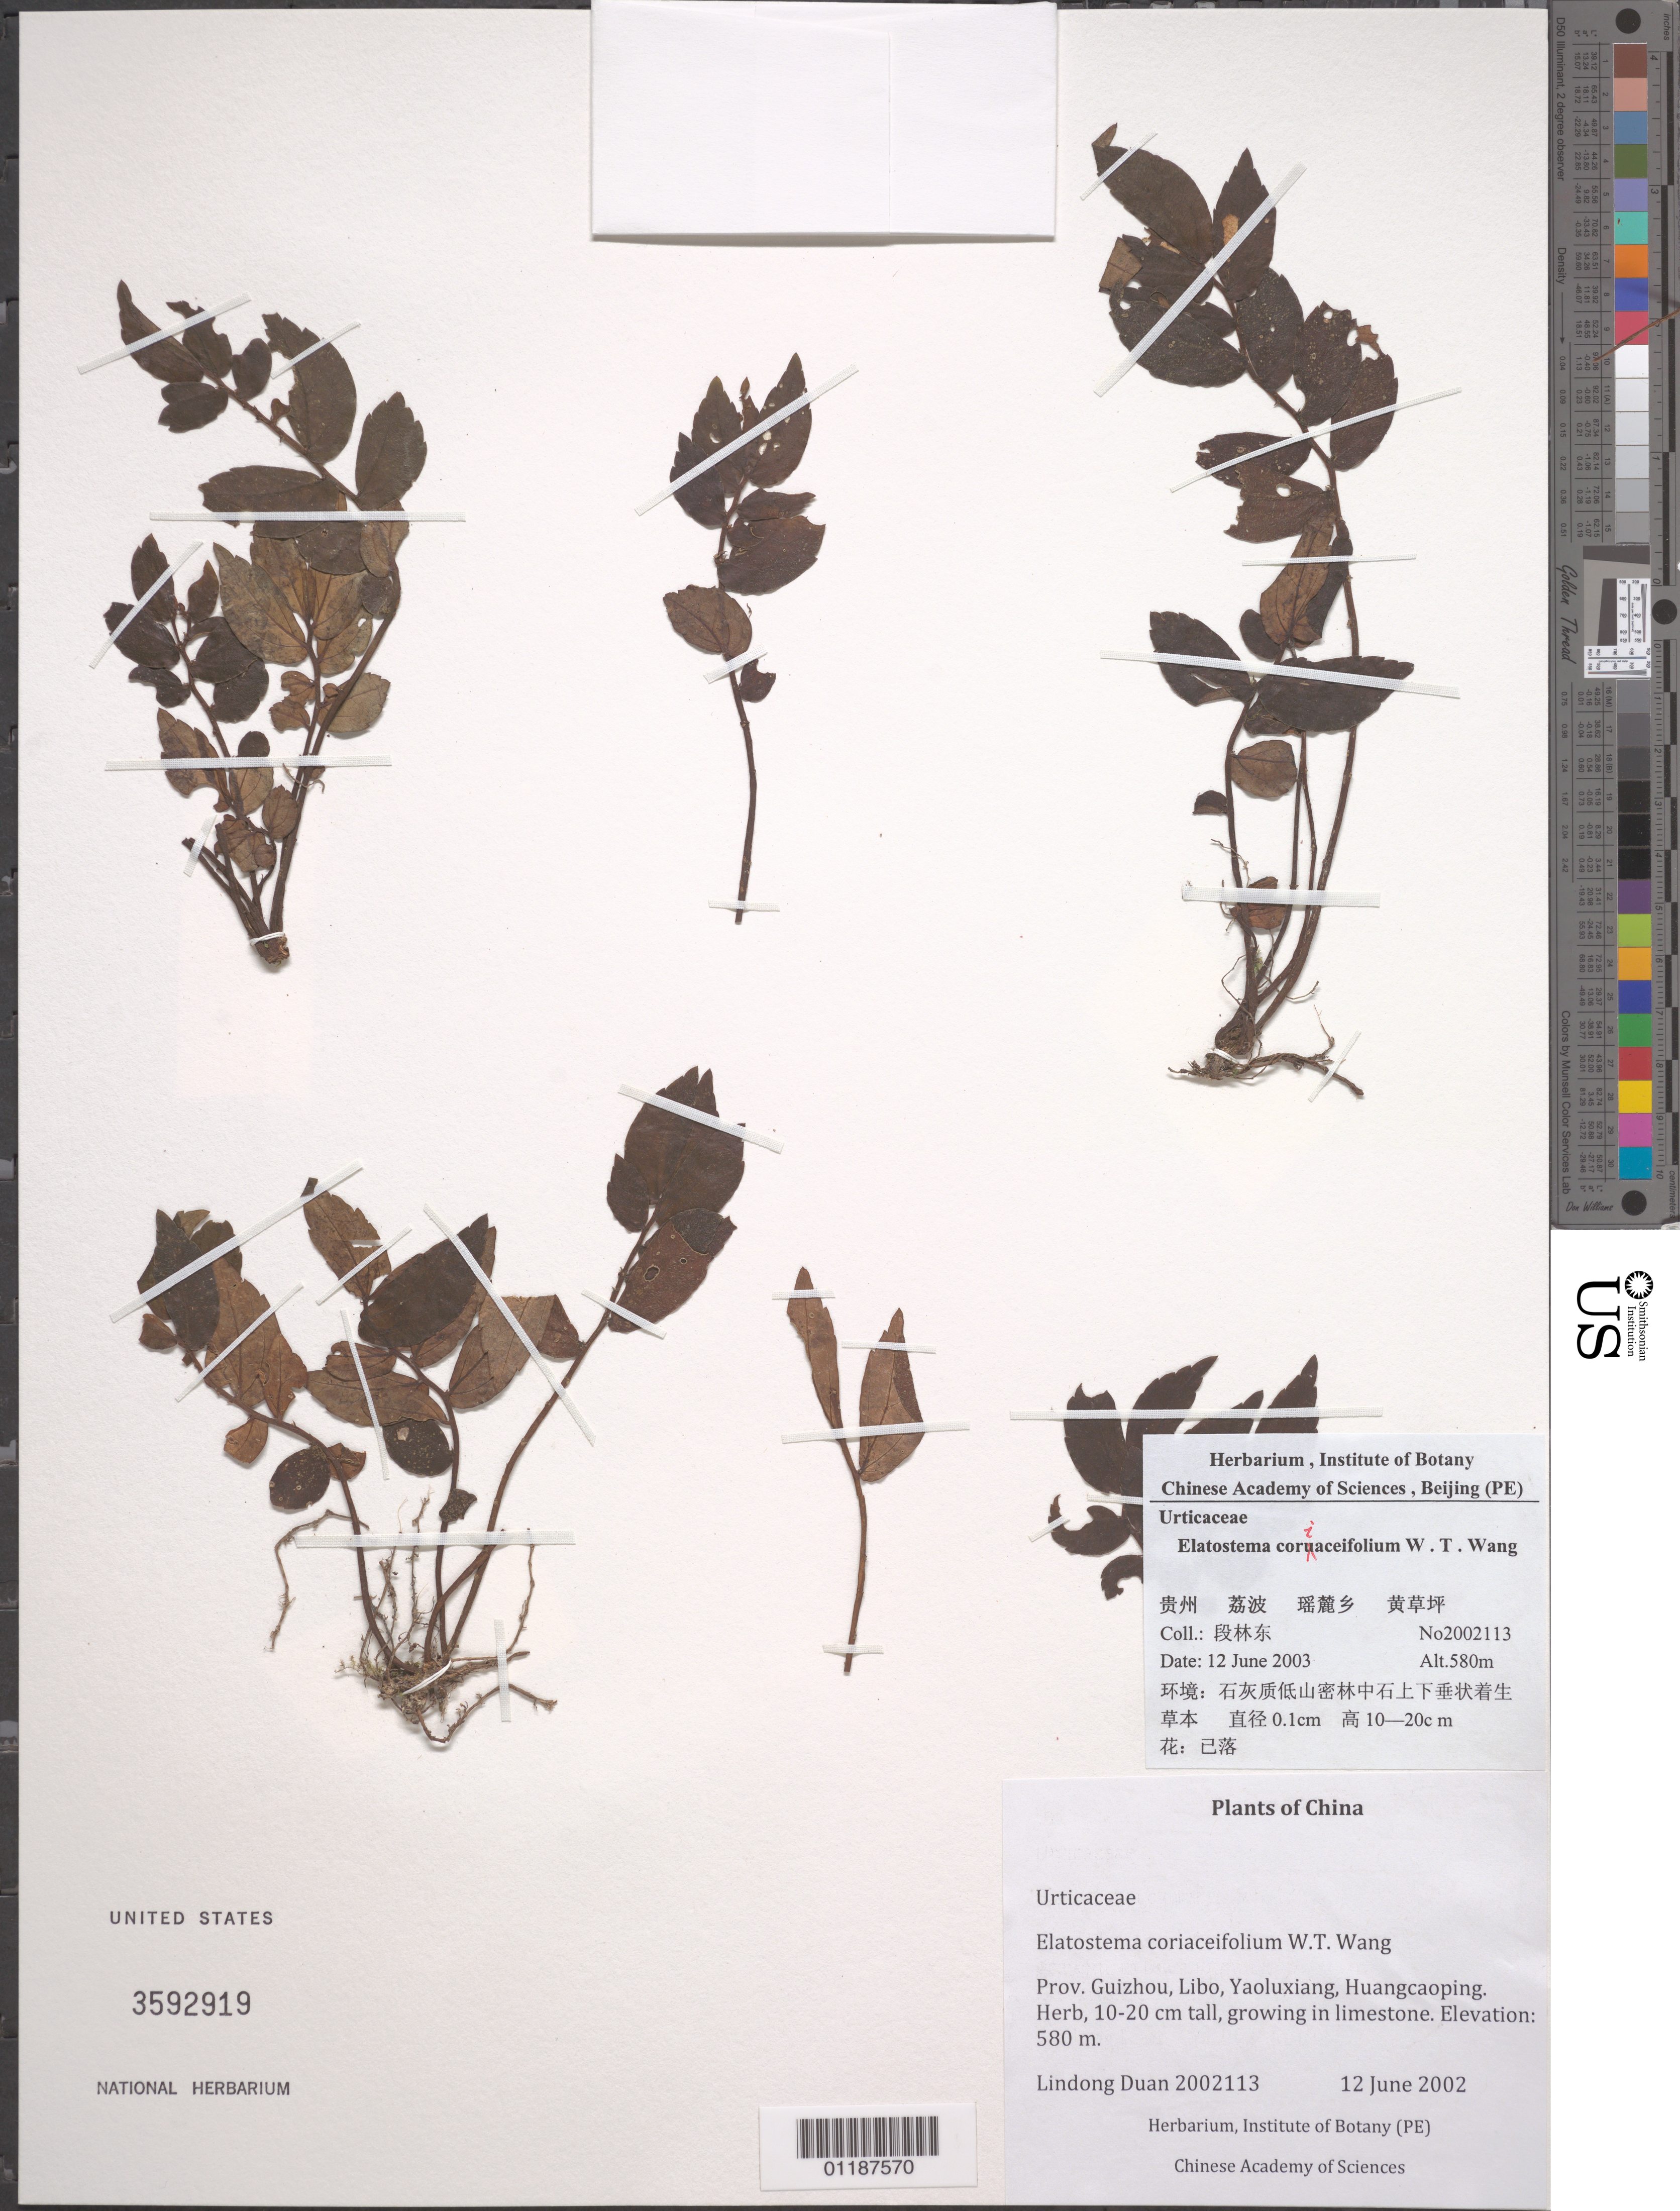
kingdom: Plantae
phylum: Tracheophyta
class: Magnoliopsida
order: Rosales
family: Urticaceae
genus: Elatostema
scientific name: Elatostema coriaceifolium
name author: W.T. Wang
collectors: L. Duan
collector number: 2002113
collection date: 2002-06-12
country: China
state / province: Guizhou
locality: Libo, Yaoluxiang, Huangcaoping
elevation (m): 580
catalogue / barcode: US 3592919